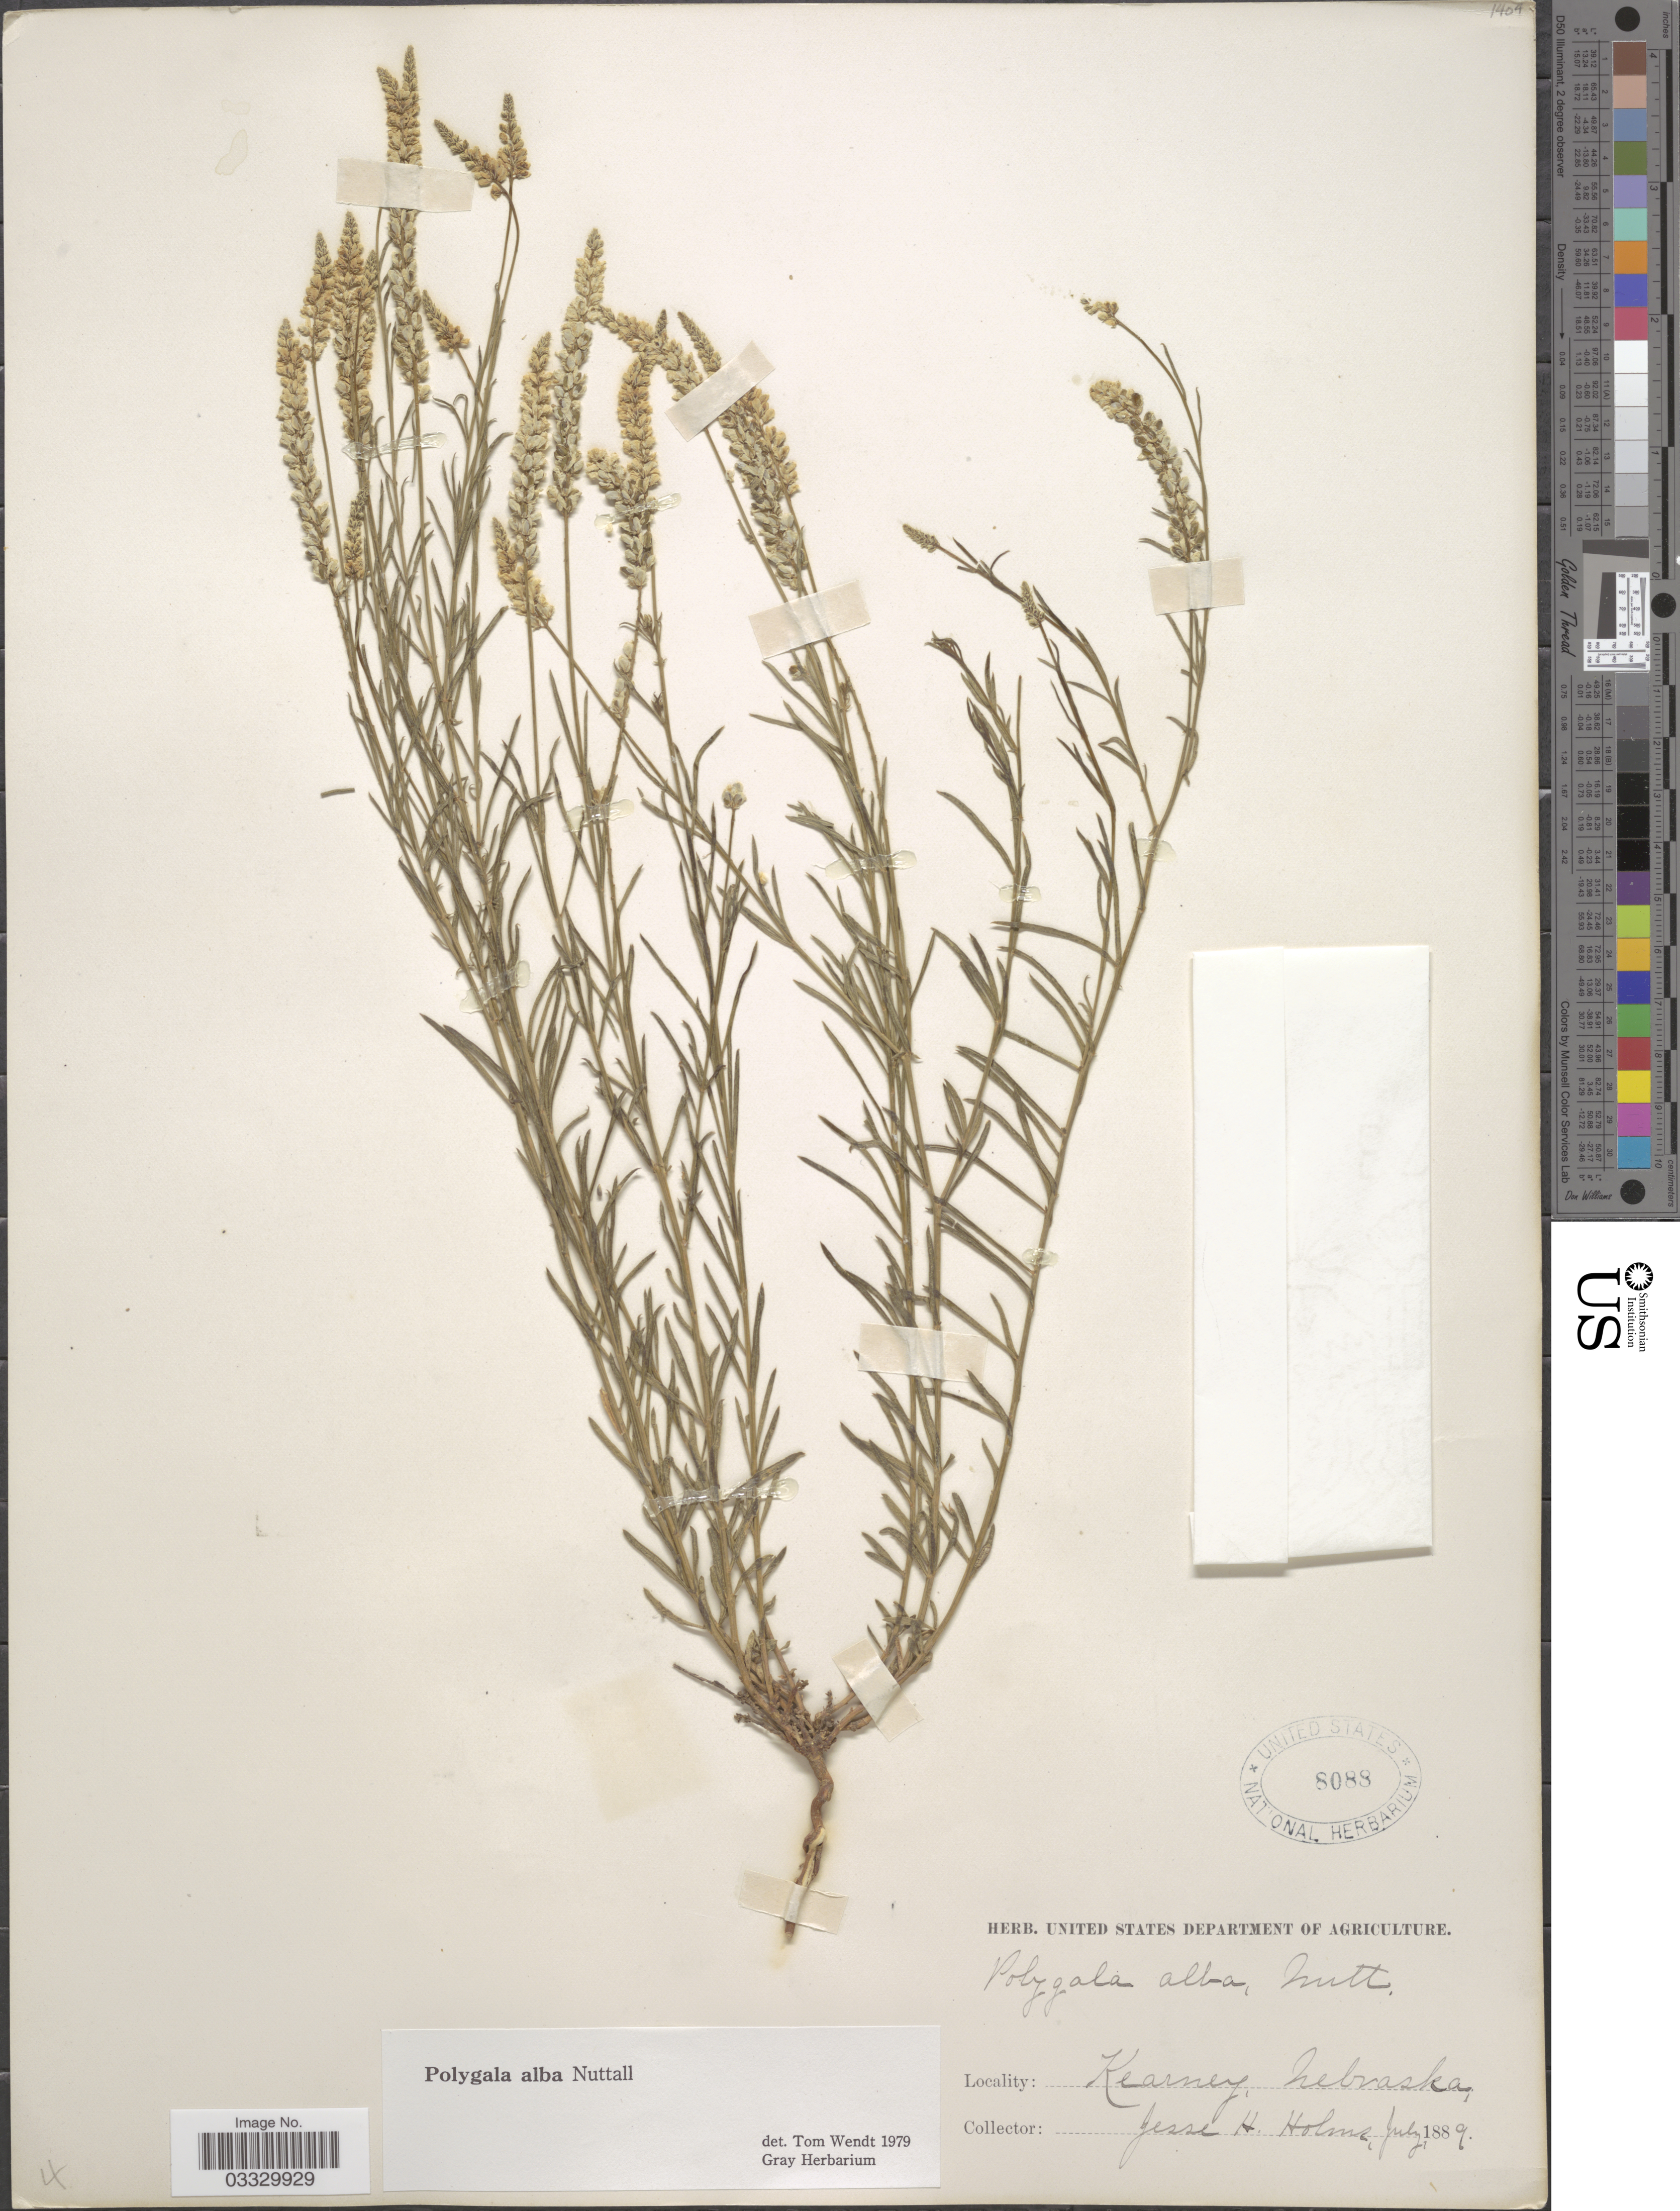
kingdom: Plantae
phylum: Tracheophyta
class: Magnoliopsida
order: Fabales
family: Polygalaceae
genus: Polygala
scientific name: Polygala alba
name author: Nutt.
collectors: J. H. Holms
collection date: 1889-07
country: United States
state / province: Nebraska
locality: Kearney.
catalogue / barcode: US 8088